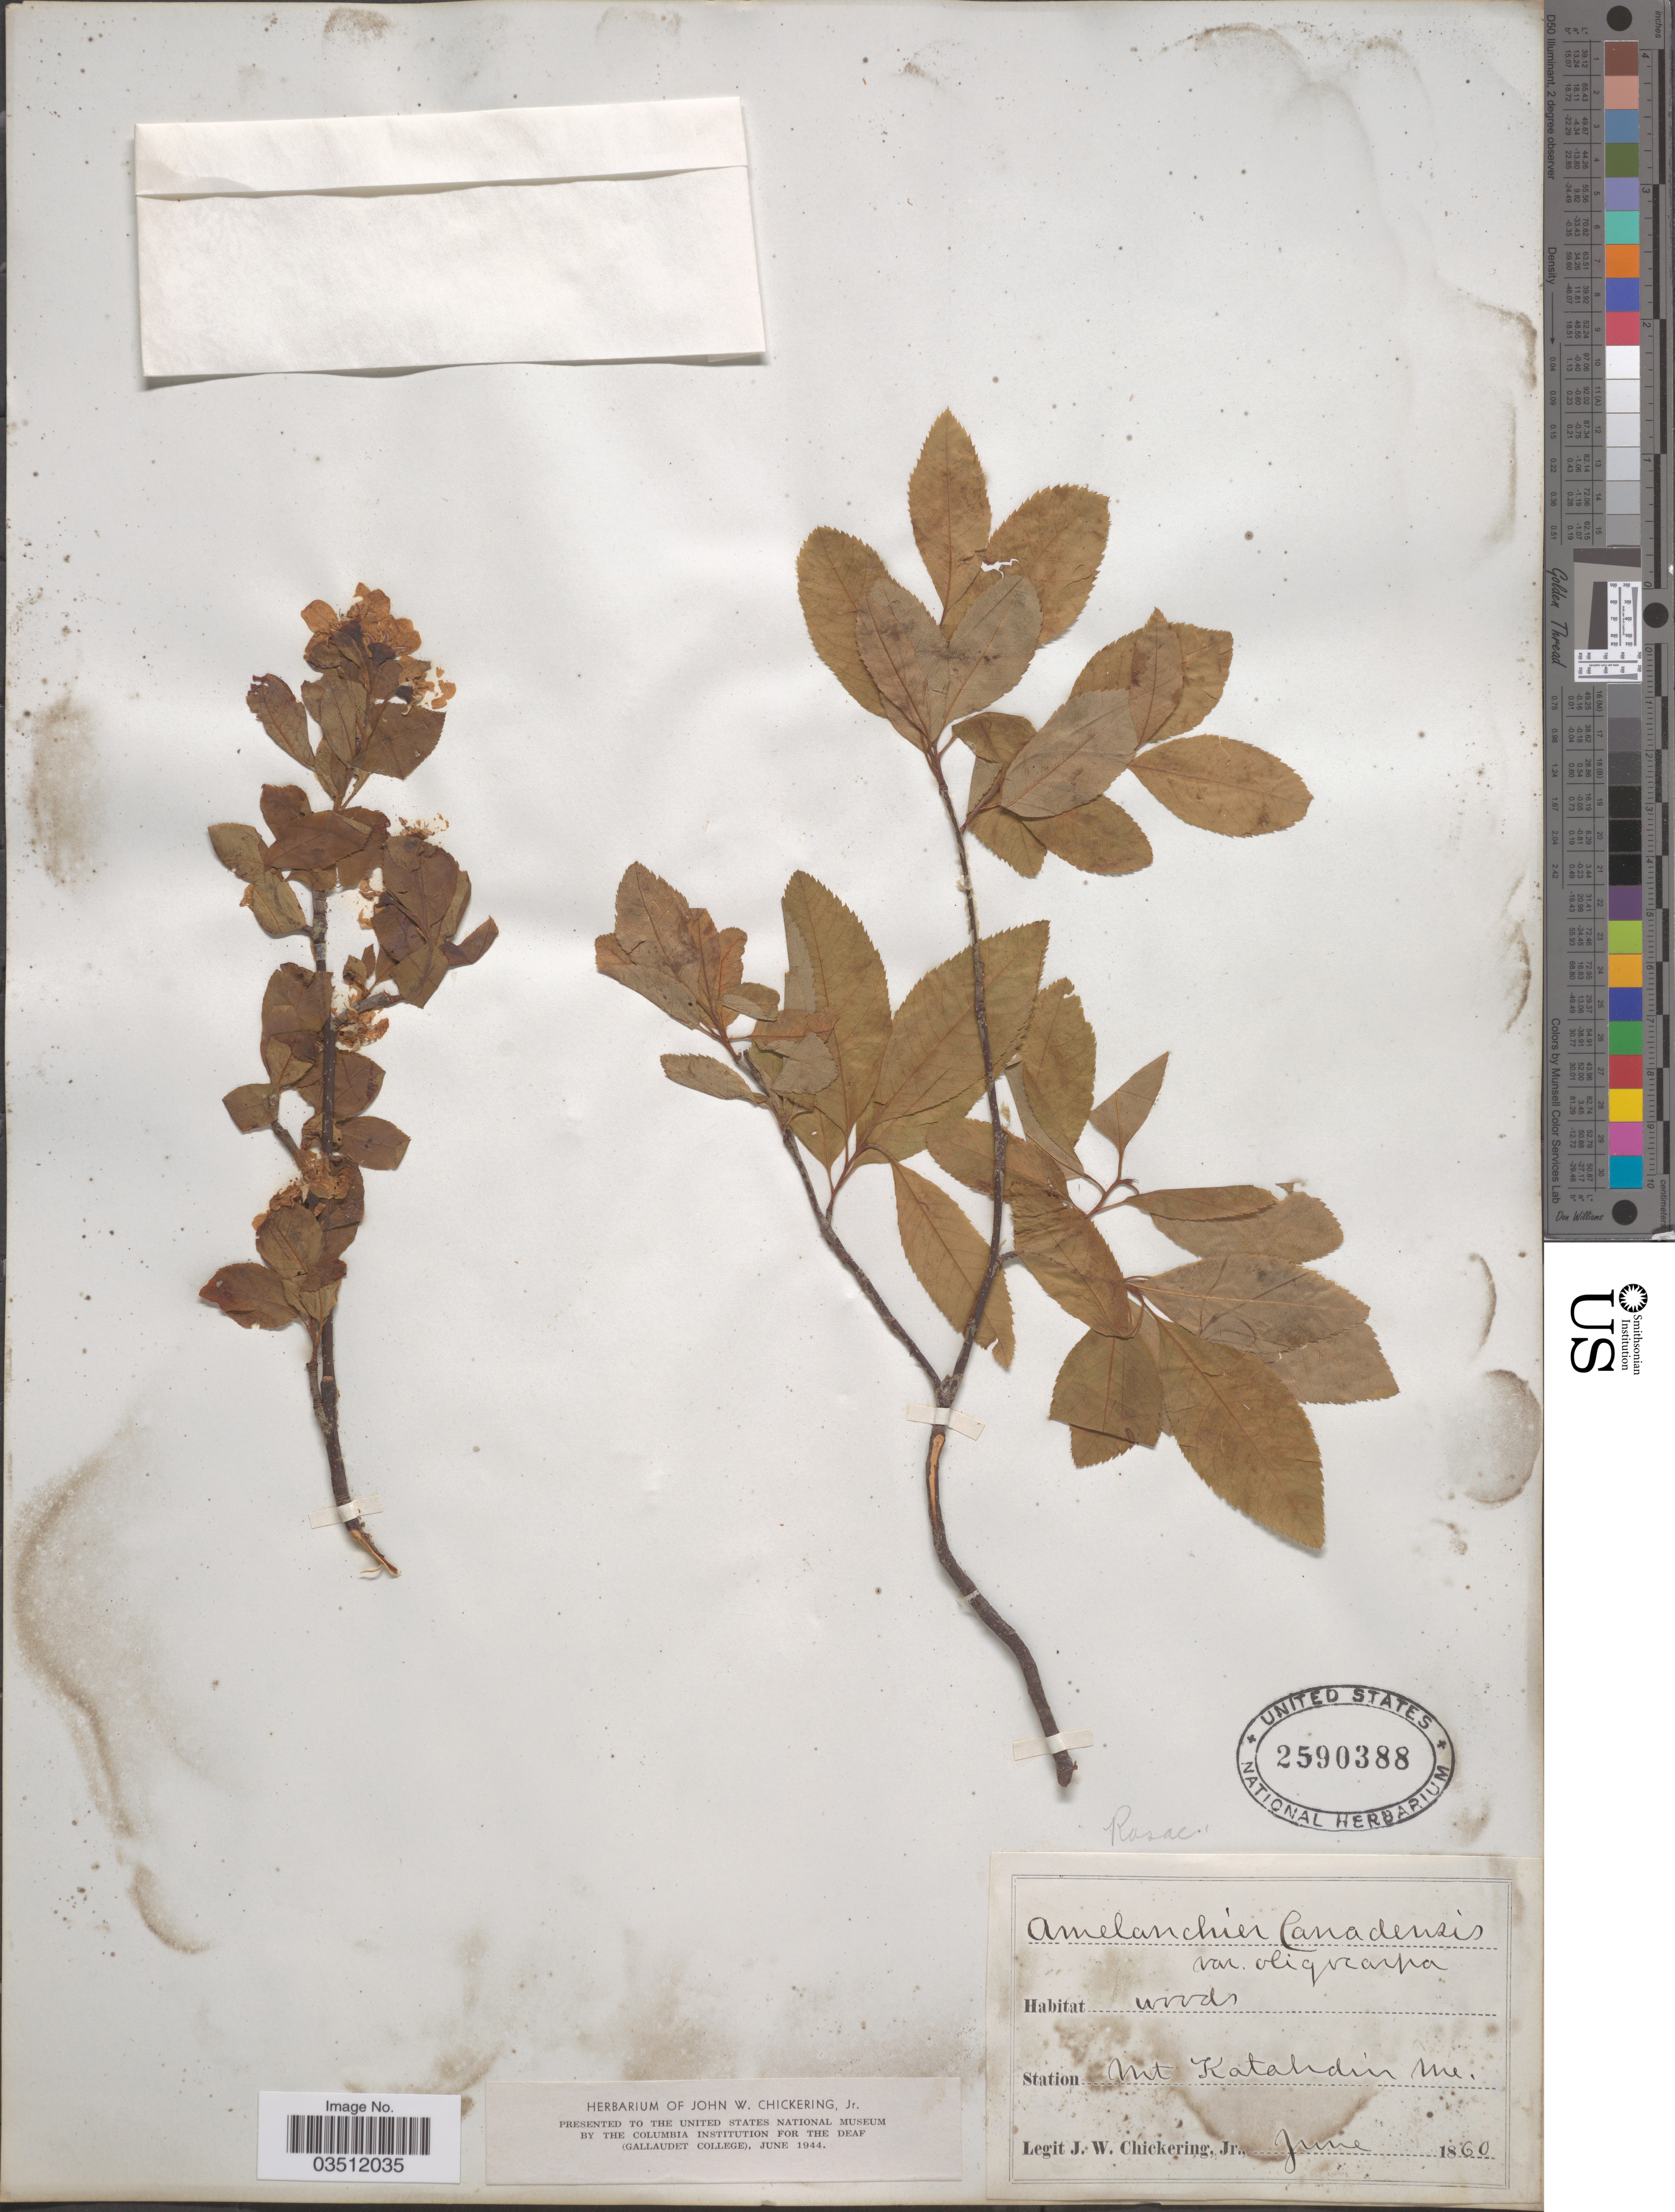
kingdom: Plantae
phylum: Tracheophyta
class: Magnoliopsida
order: Rosales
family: Rosaceae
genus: Amelanchier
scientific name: Amelanchier canadensis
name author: (L.) Medic.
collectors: J. W. Chickering Jr.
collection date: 1860-06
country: United States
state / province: Maine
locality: Station Mt Katahdin Me.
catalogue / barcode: US 2590388